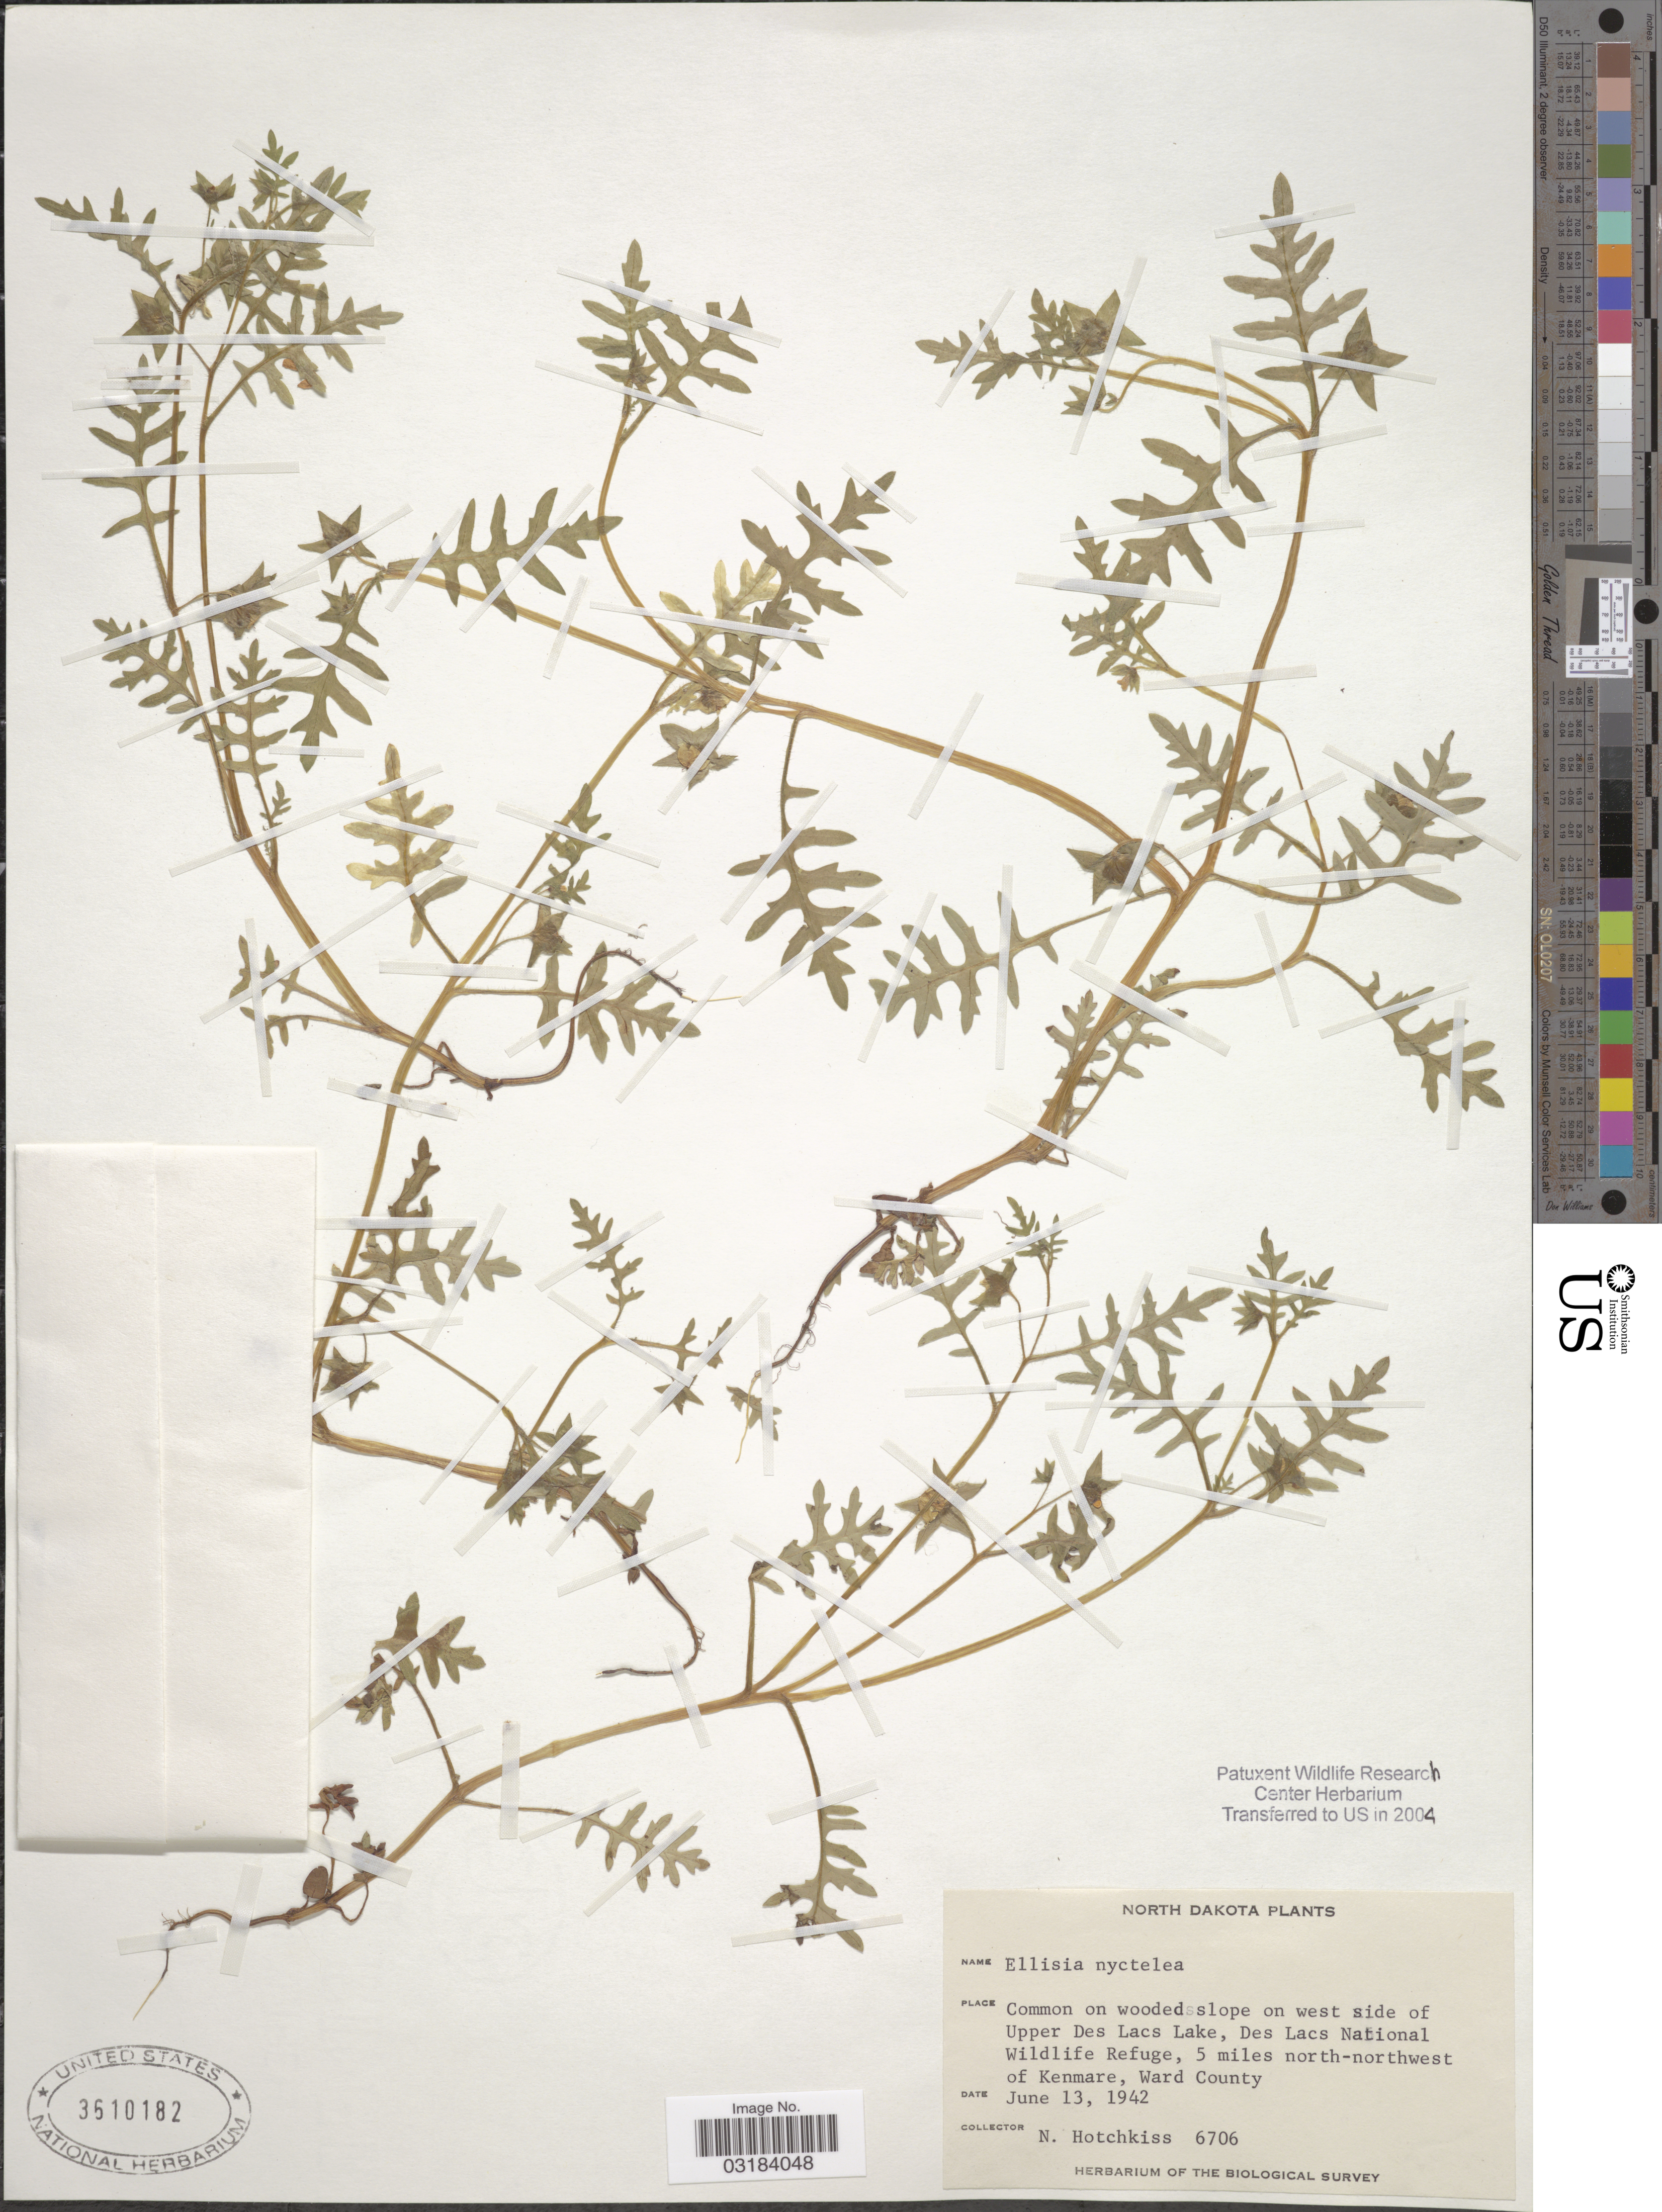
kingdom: Plantae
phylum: Tracheophyta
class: Magnoliopsida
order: Boraginales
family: Hydrophyllaceae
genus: Ellisia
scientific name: Ellisia nyctelea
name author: L.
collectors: N. Hotchkiss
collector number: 6706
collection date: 1942-06-13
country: United States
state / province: North Dakota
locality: Common on wooded slope on west side of Upper Des Lacs Lake, Des Lacs National Wildlife Refuge, 5 miles north-northwest of Kenmare, Ward County.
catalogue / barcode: US 3610182